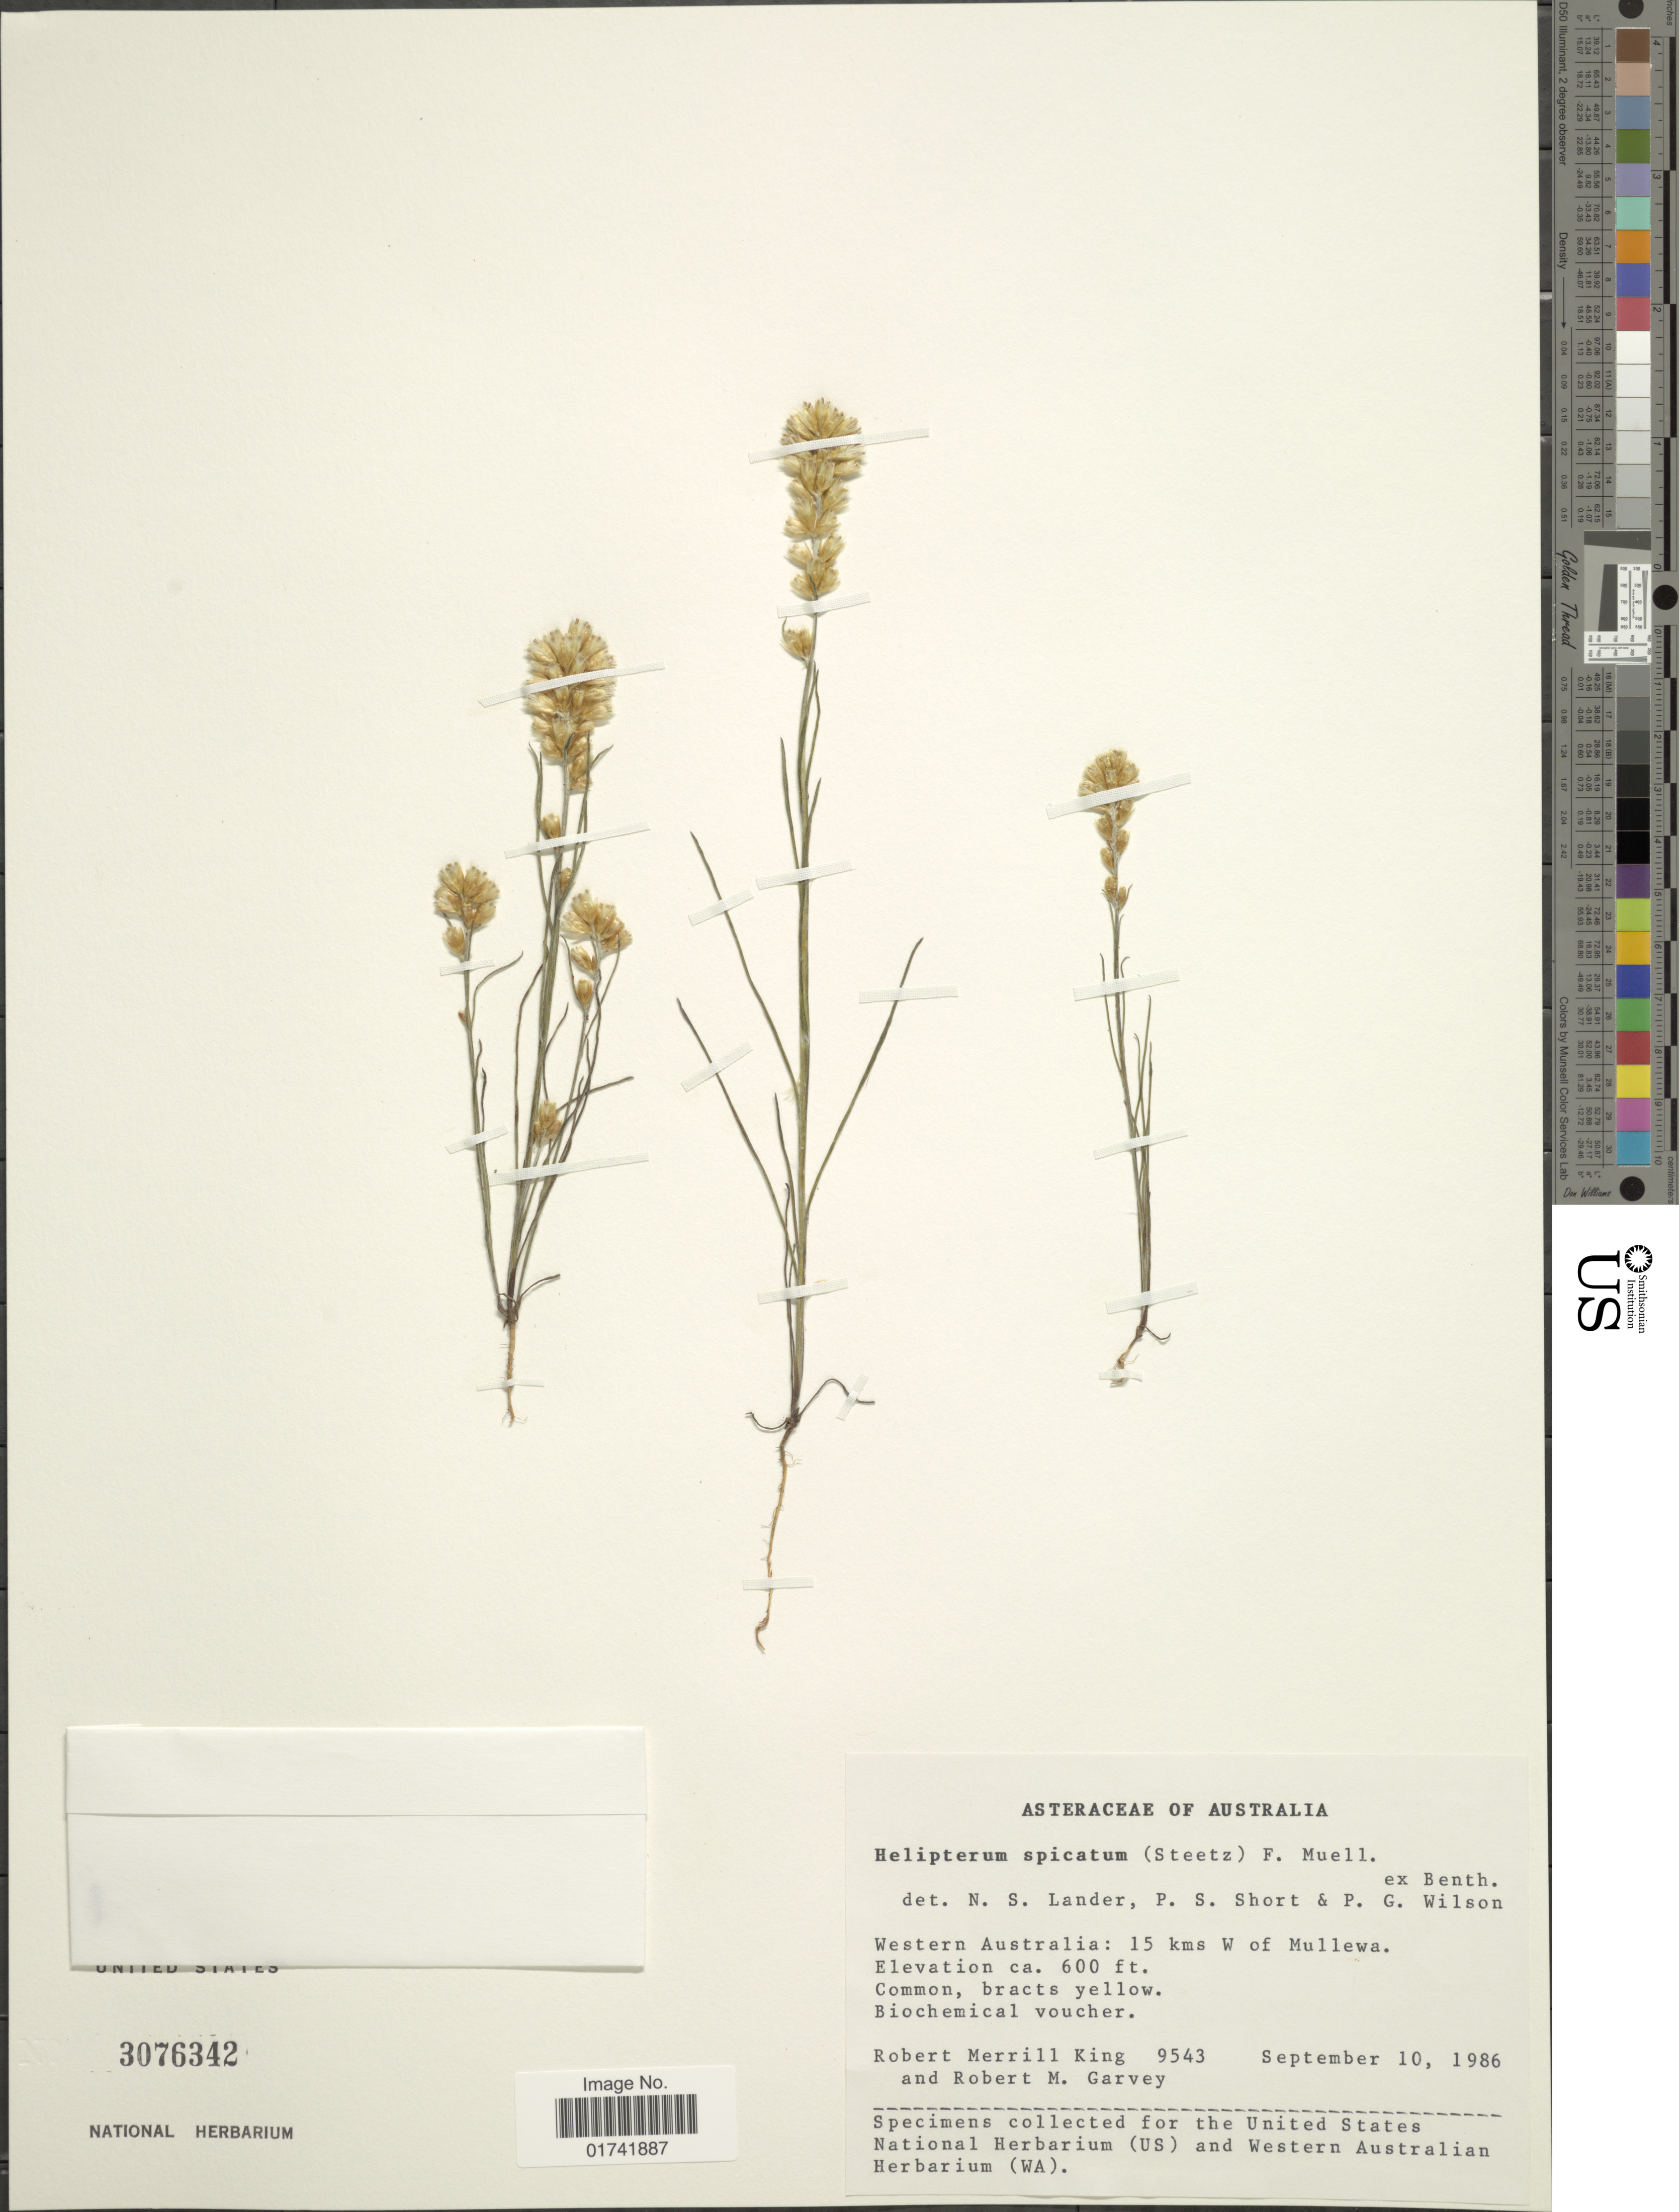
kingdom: Plantae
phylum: Tracheophyta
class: Magnoliopsida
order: Asterales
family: Asteraceae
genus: Rhodanthe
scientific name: Rhodanthe spicata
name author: (Steetz) Paul G. Wilson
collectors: R. M. King & R. Garvey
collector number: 9543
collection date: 1986-09-10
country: Australia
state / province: Western Australia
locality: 15 kms W of Mullewa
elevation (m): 183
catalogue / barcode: US 3076342